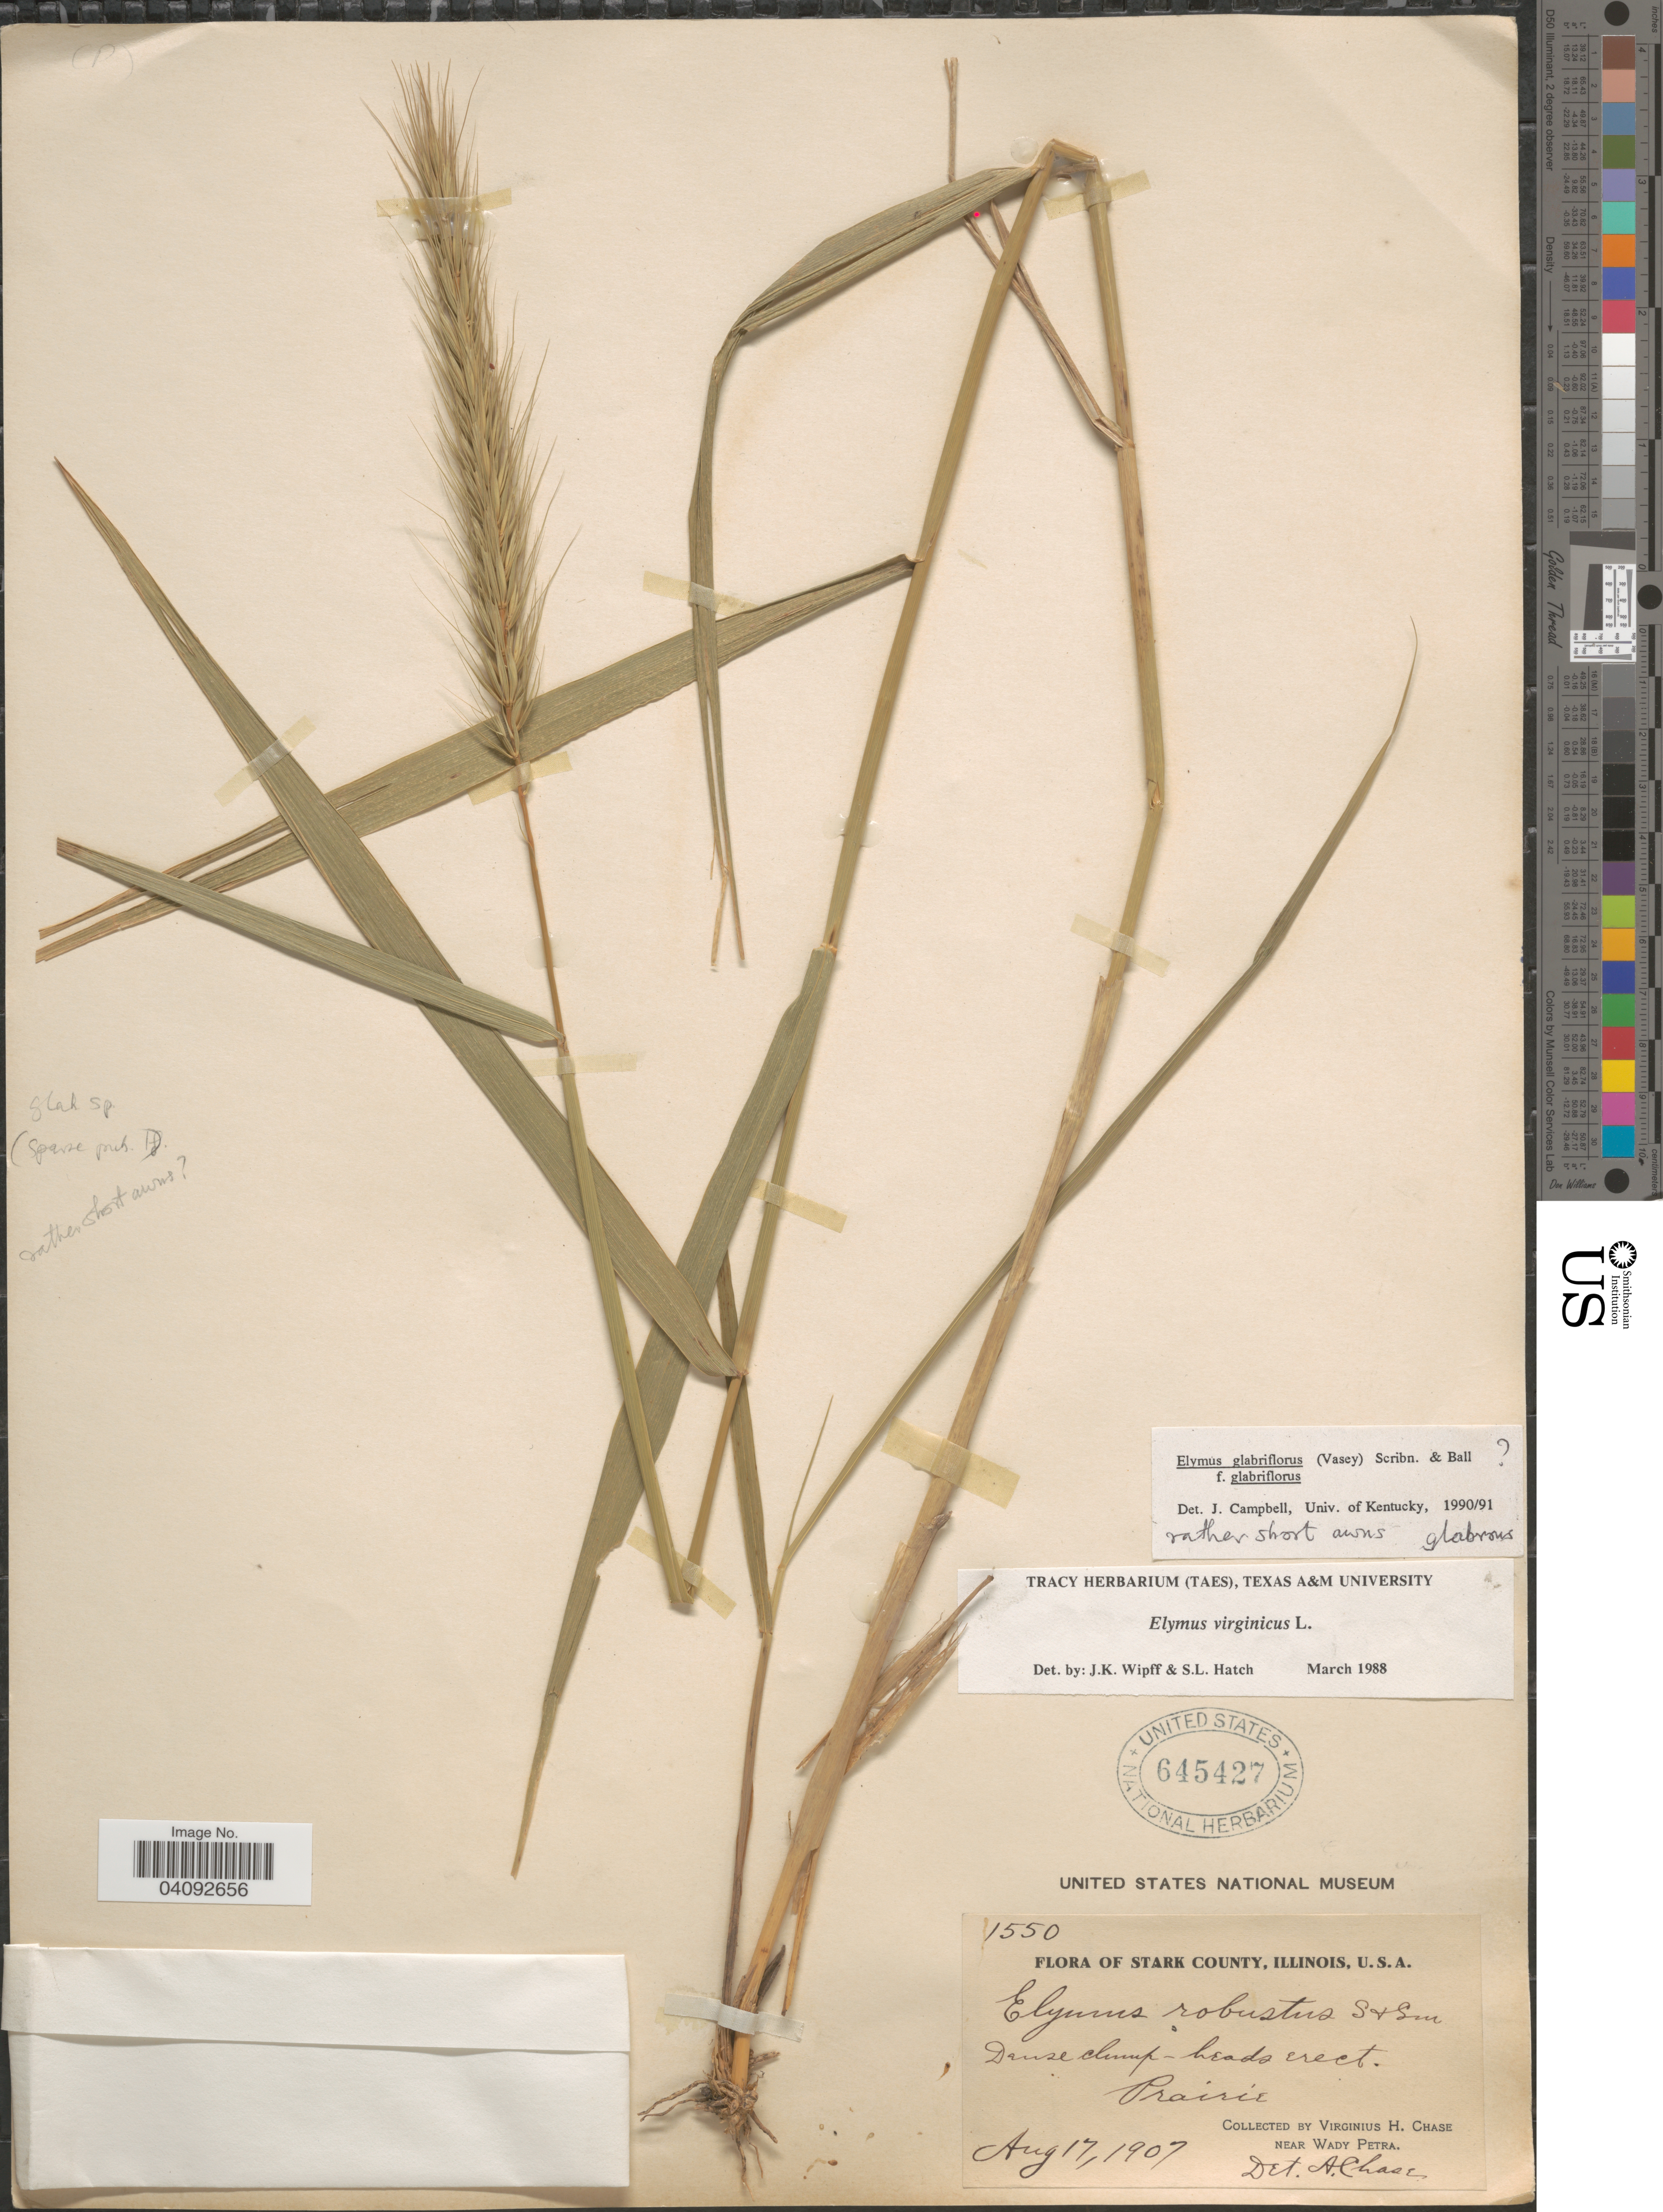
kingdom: Plantae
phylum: Tracheophyta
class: Liliopsida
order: Poales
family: Poaceae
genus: Elymus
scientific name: Elymus glabriflorus var. glabriflorus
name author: (Vasey ex L.H. Dewey) Scribn. & C.R. Ball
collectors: V. H. Chase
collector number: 1550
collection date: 1907-08-17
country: United States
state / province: Illinois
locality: Stark County. Dense clump-head erect. Prairie. Near Wady Petra.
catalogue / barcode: US 645427